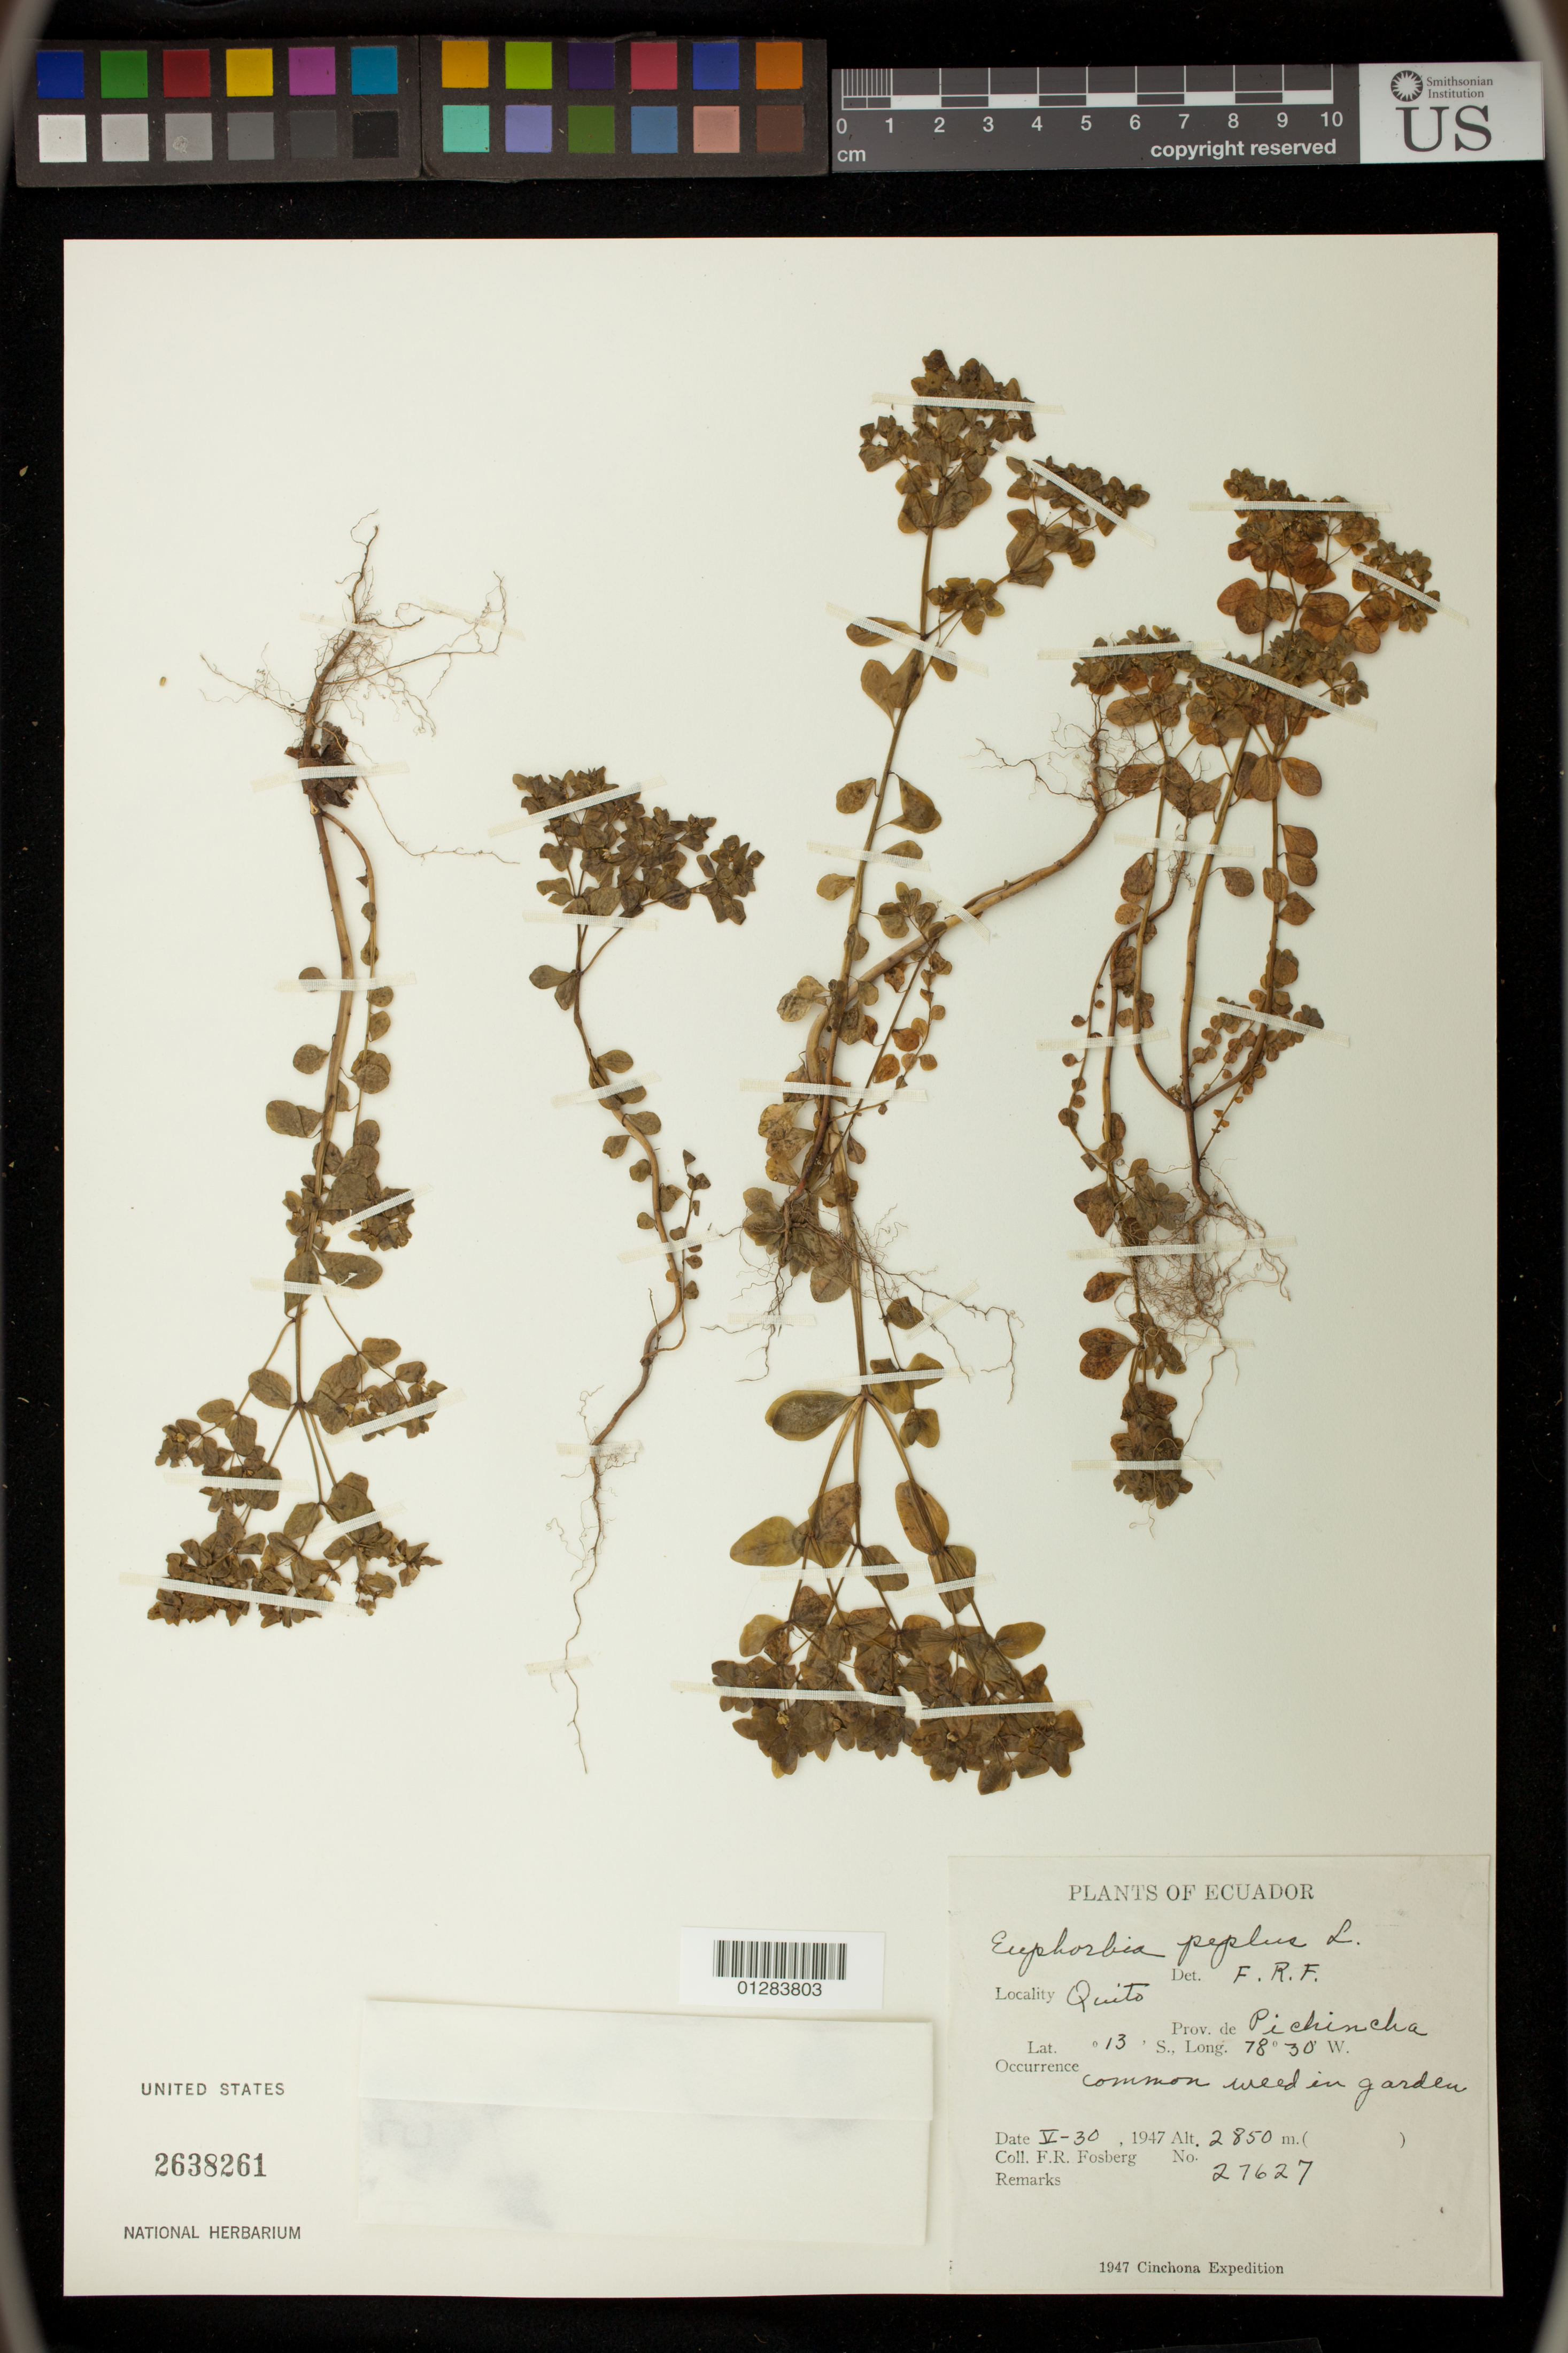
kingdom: Plantae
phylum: Tracheophyta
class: Magnoliopsida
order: Malpighiales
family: Euphorbiaceae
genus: Euphorbia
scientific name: Euphorbia peplus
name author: L.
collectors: F. R. Fosberg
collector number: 27627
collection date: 1947-05-30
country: Ecuador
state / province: Pichincha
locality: Quito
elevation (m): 2850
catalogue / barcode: US 2638261